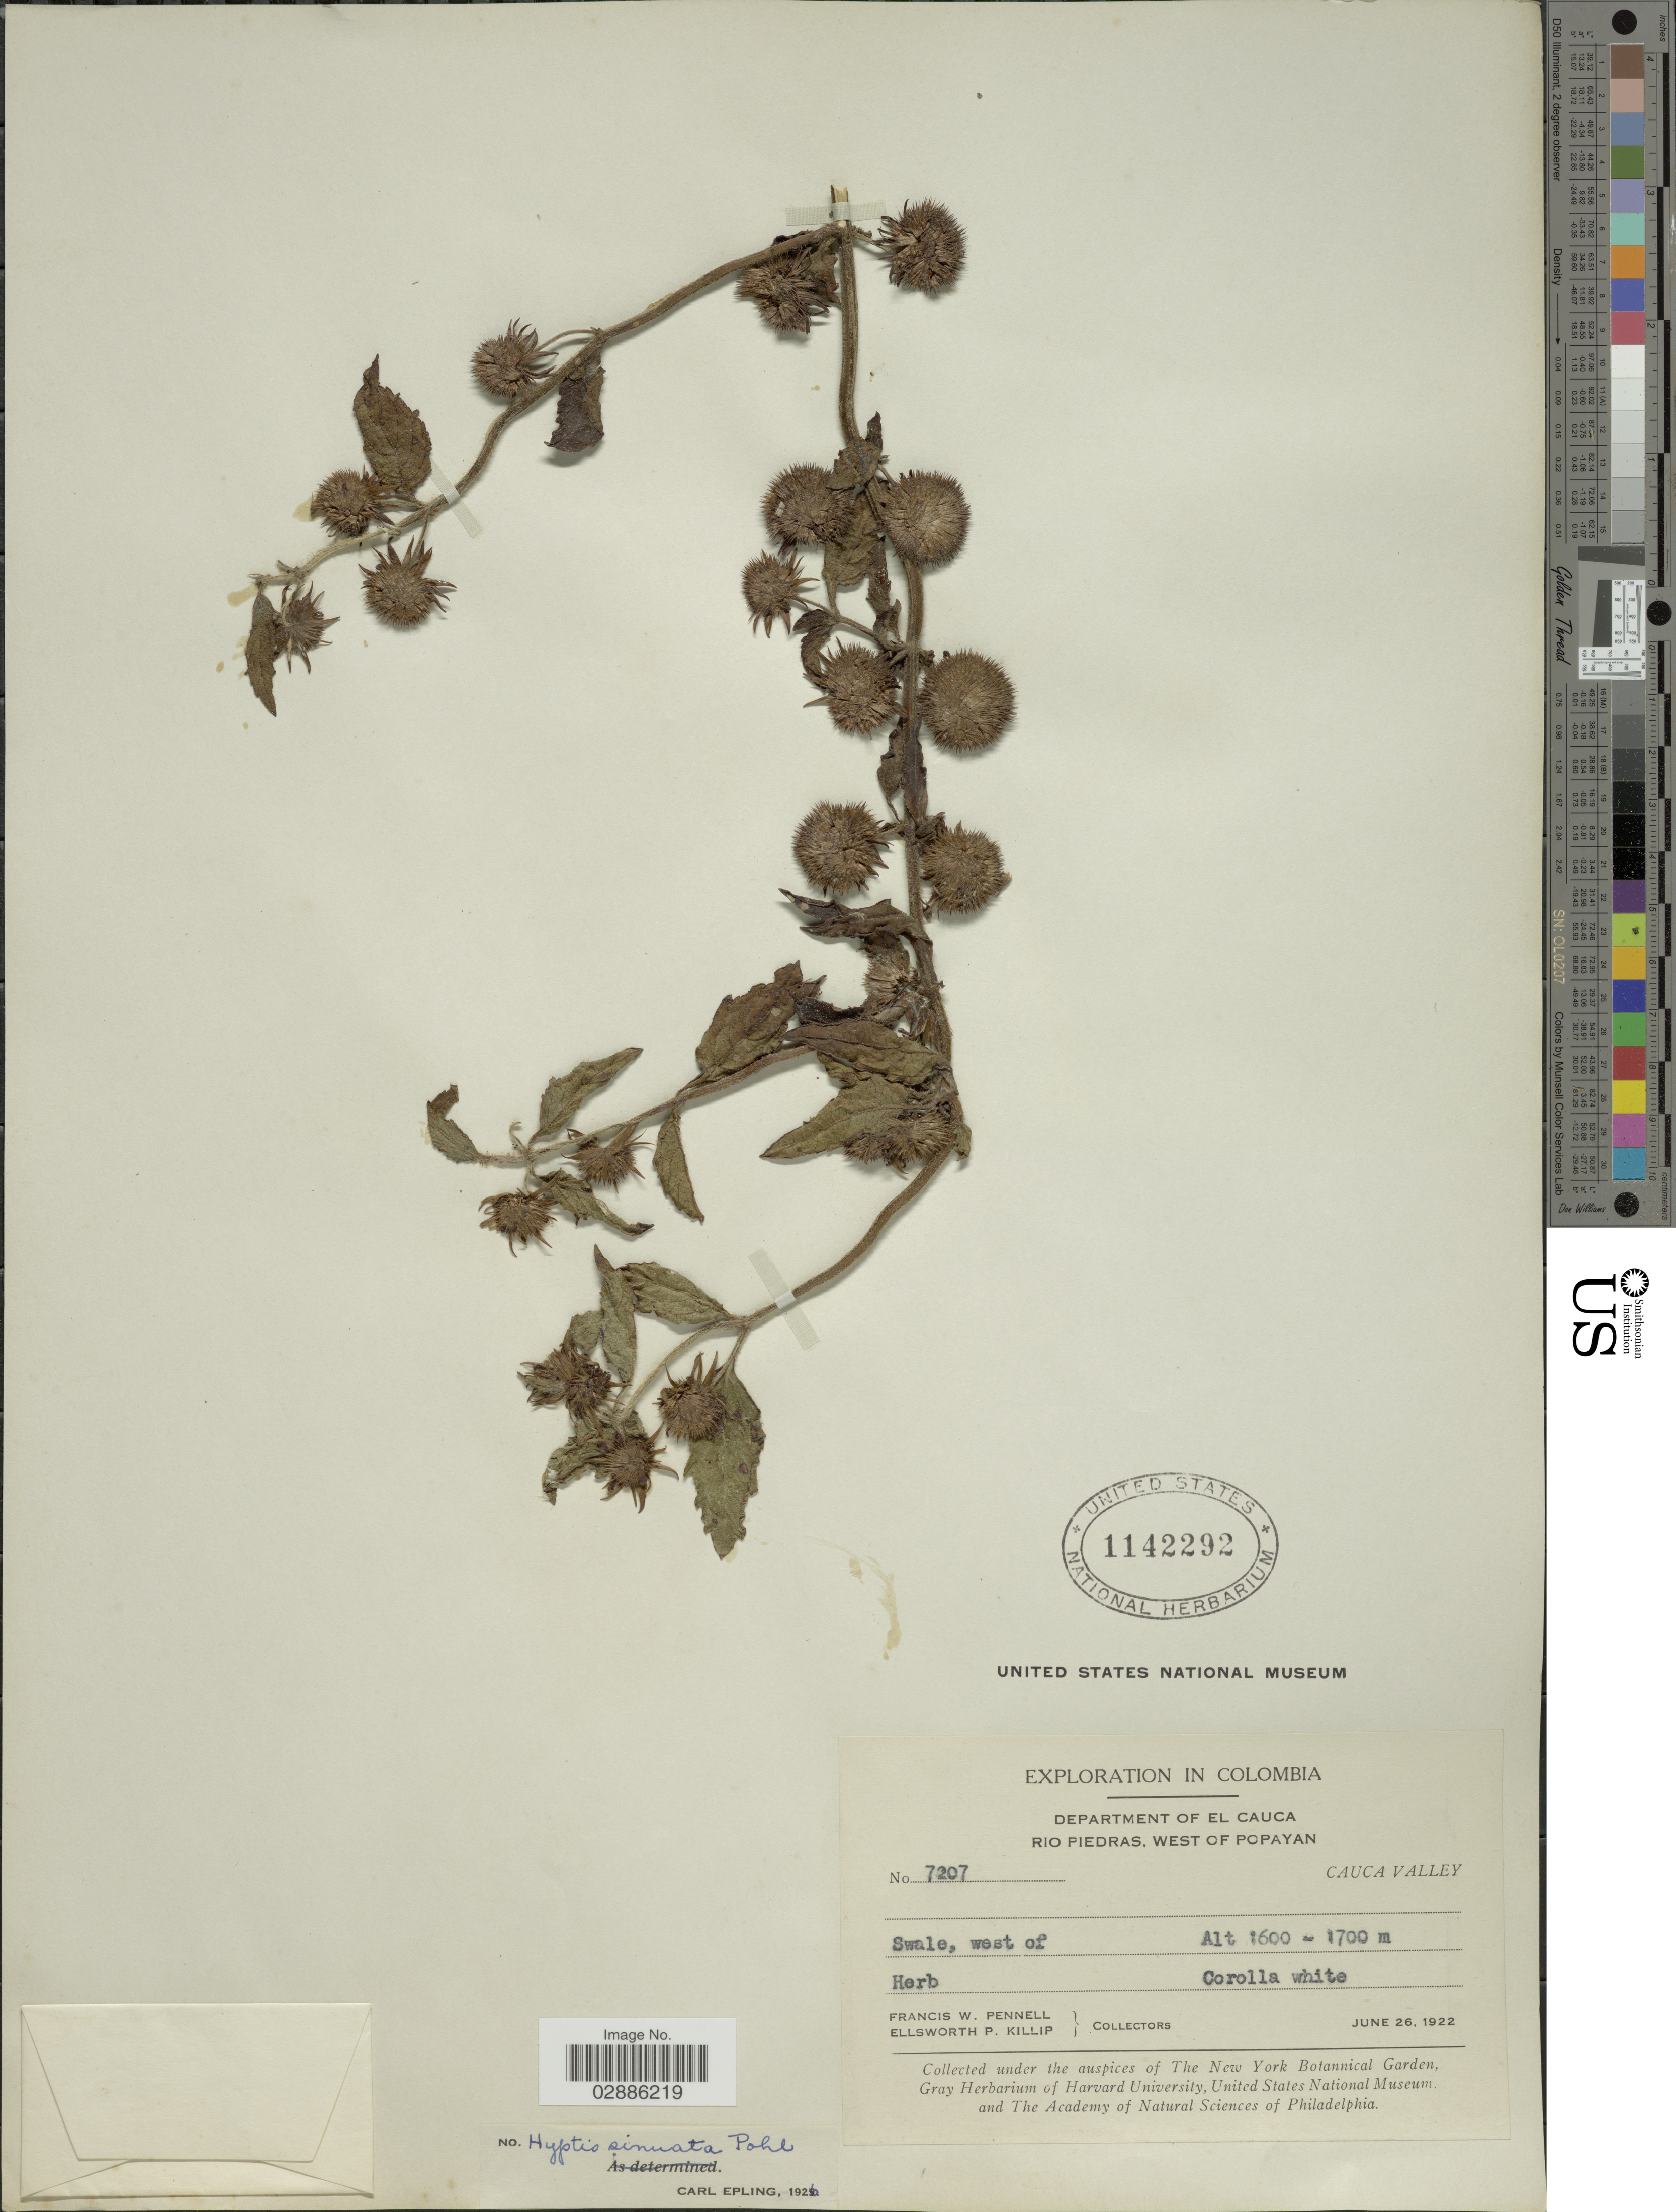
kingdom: Plantae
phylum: Tracheophyta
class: Magnoliopsida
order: Lamiales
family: Lamiaceae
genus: Hyptis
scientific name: Hyptis sinuata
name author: Pohl ex Benth.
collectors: F. W. Pennell & E. P. Killip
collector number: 7207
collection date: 1922-06-26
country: Colombia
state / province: Cauca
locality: Department of El Cauca, Rio Piedras, West of Popayan, Cauca Valley.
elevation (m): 1600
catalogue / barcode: US 1142292